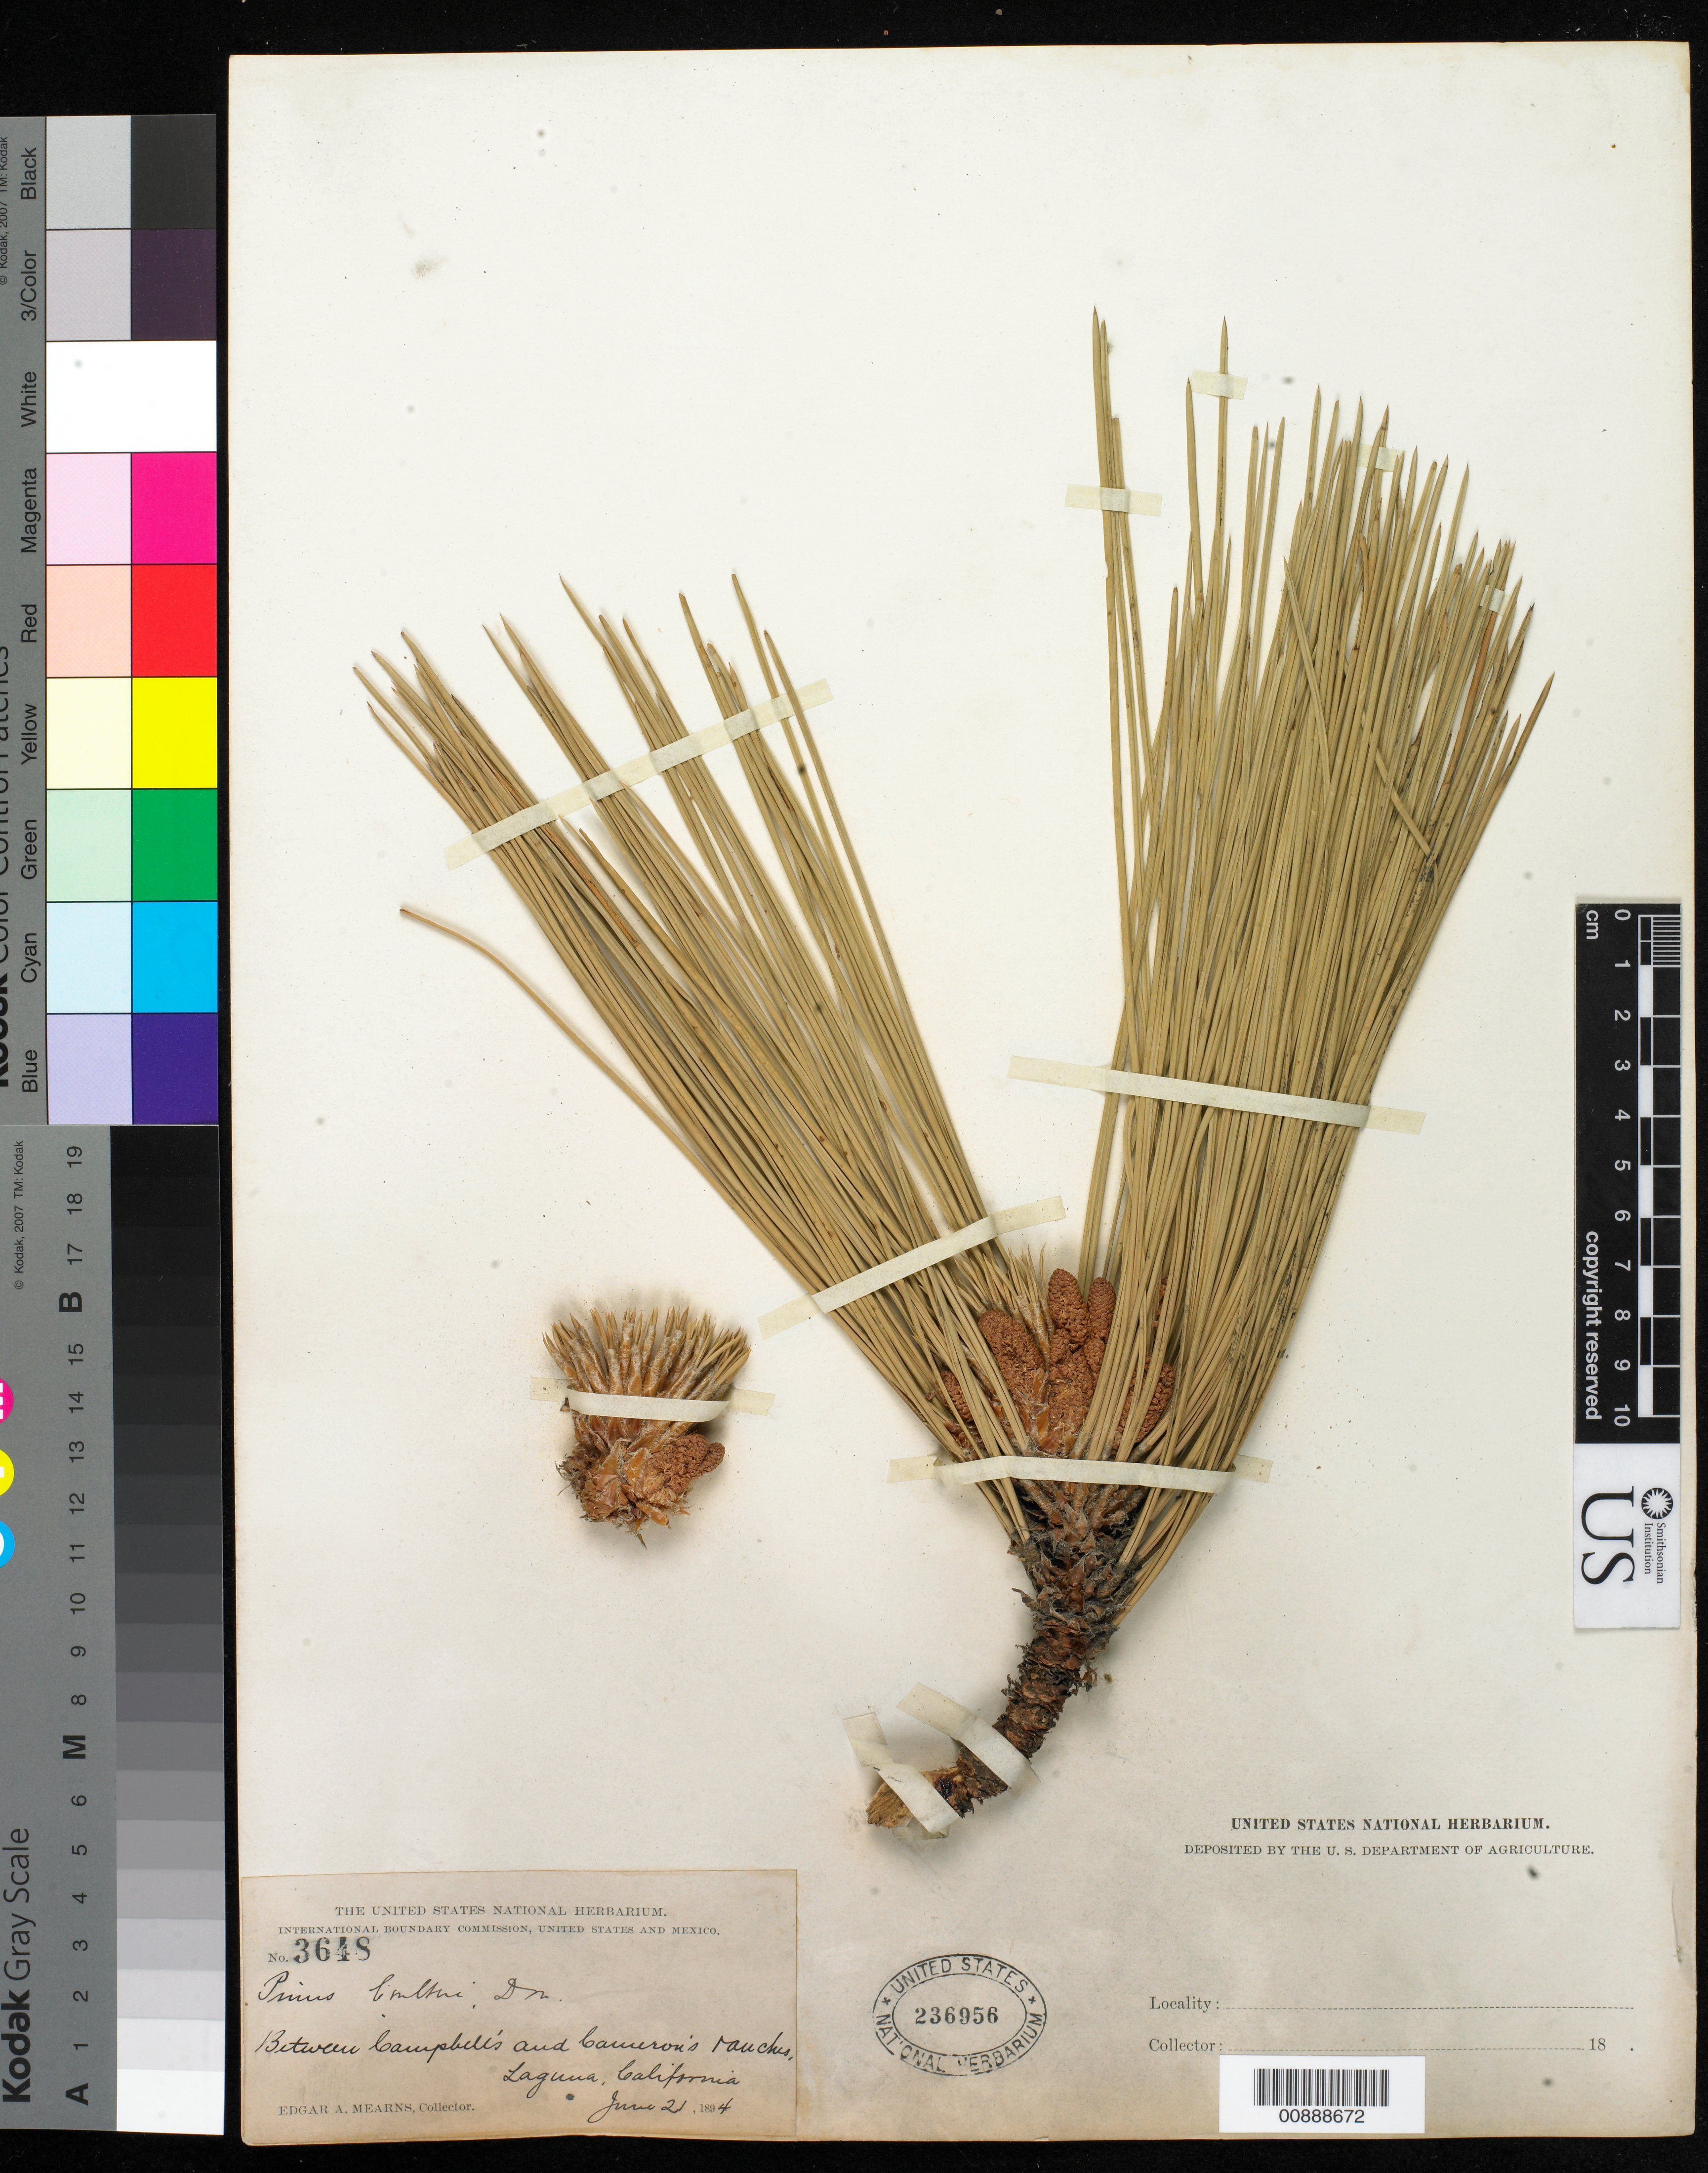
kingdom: Plantae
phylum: Tracheophyta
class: Pinopsida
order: Pinales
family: Pinaceae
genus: Pinus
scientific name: Pinus coulteri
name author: Lamb. ex D. Don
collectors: E. A. Mearns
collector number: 3648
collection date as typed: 21 Jun 1894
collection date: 1894-06-21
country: United States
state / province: California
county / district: Orange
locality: Between Campbell's and Cameron's ranches, Laguna, California.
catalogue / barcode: US 236956